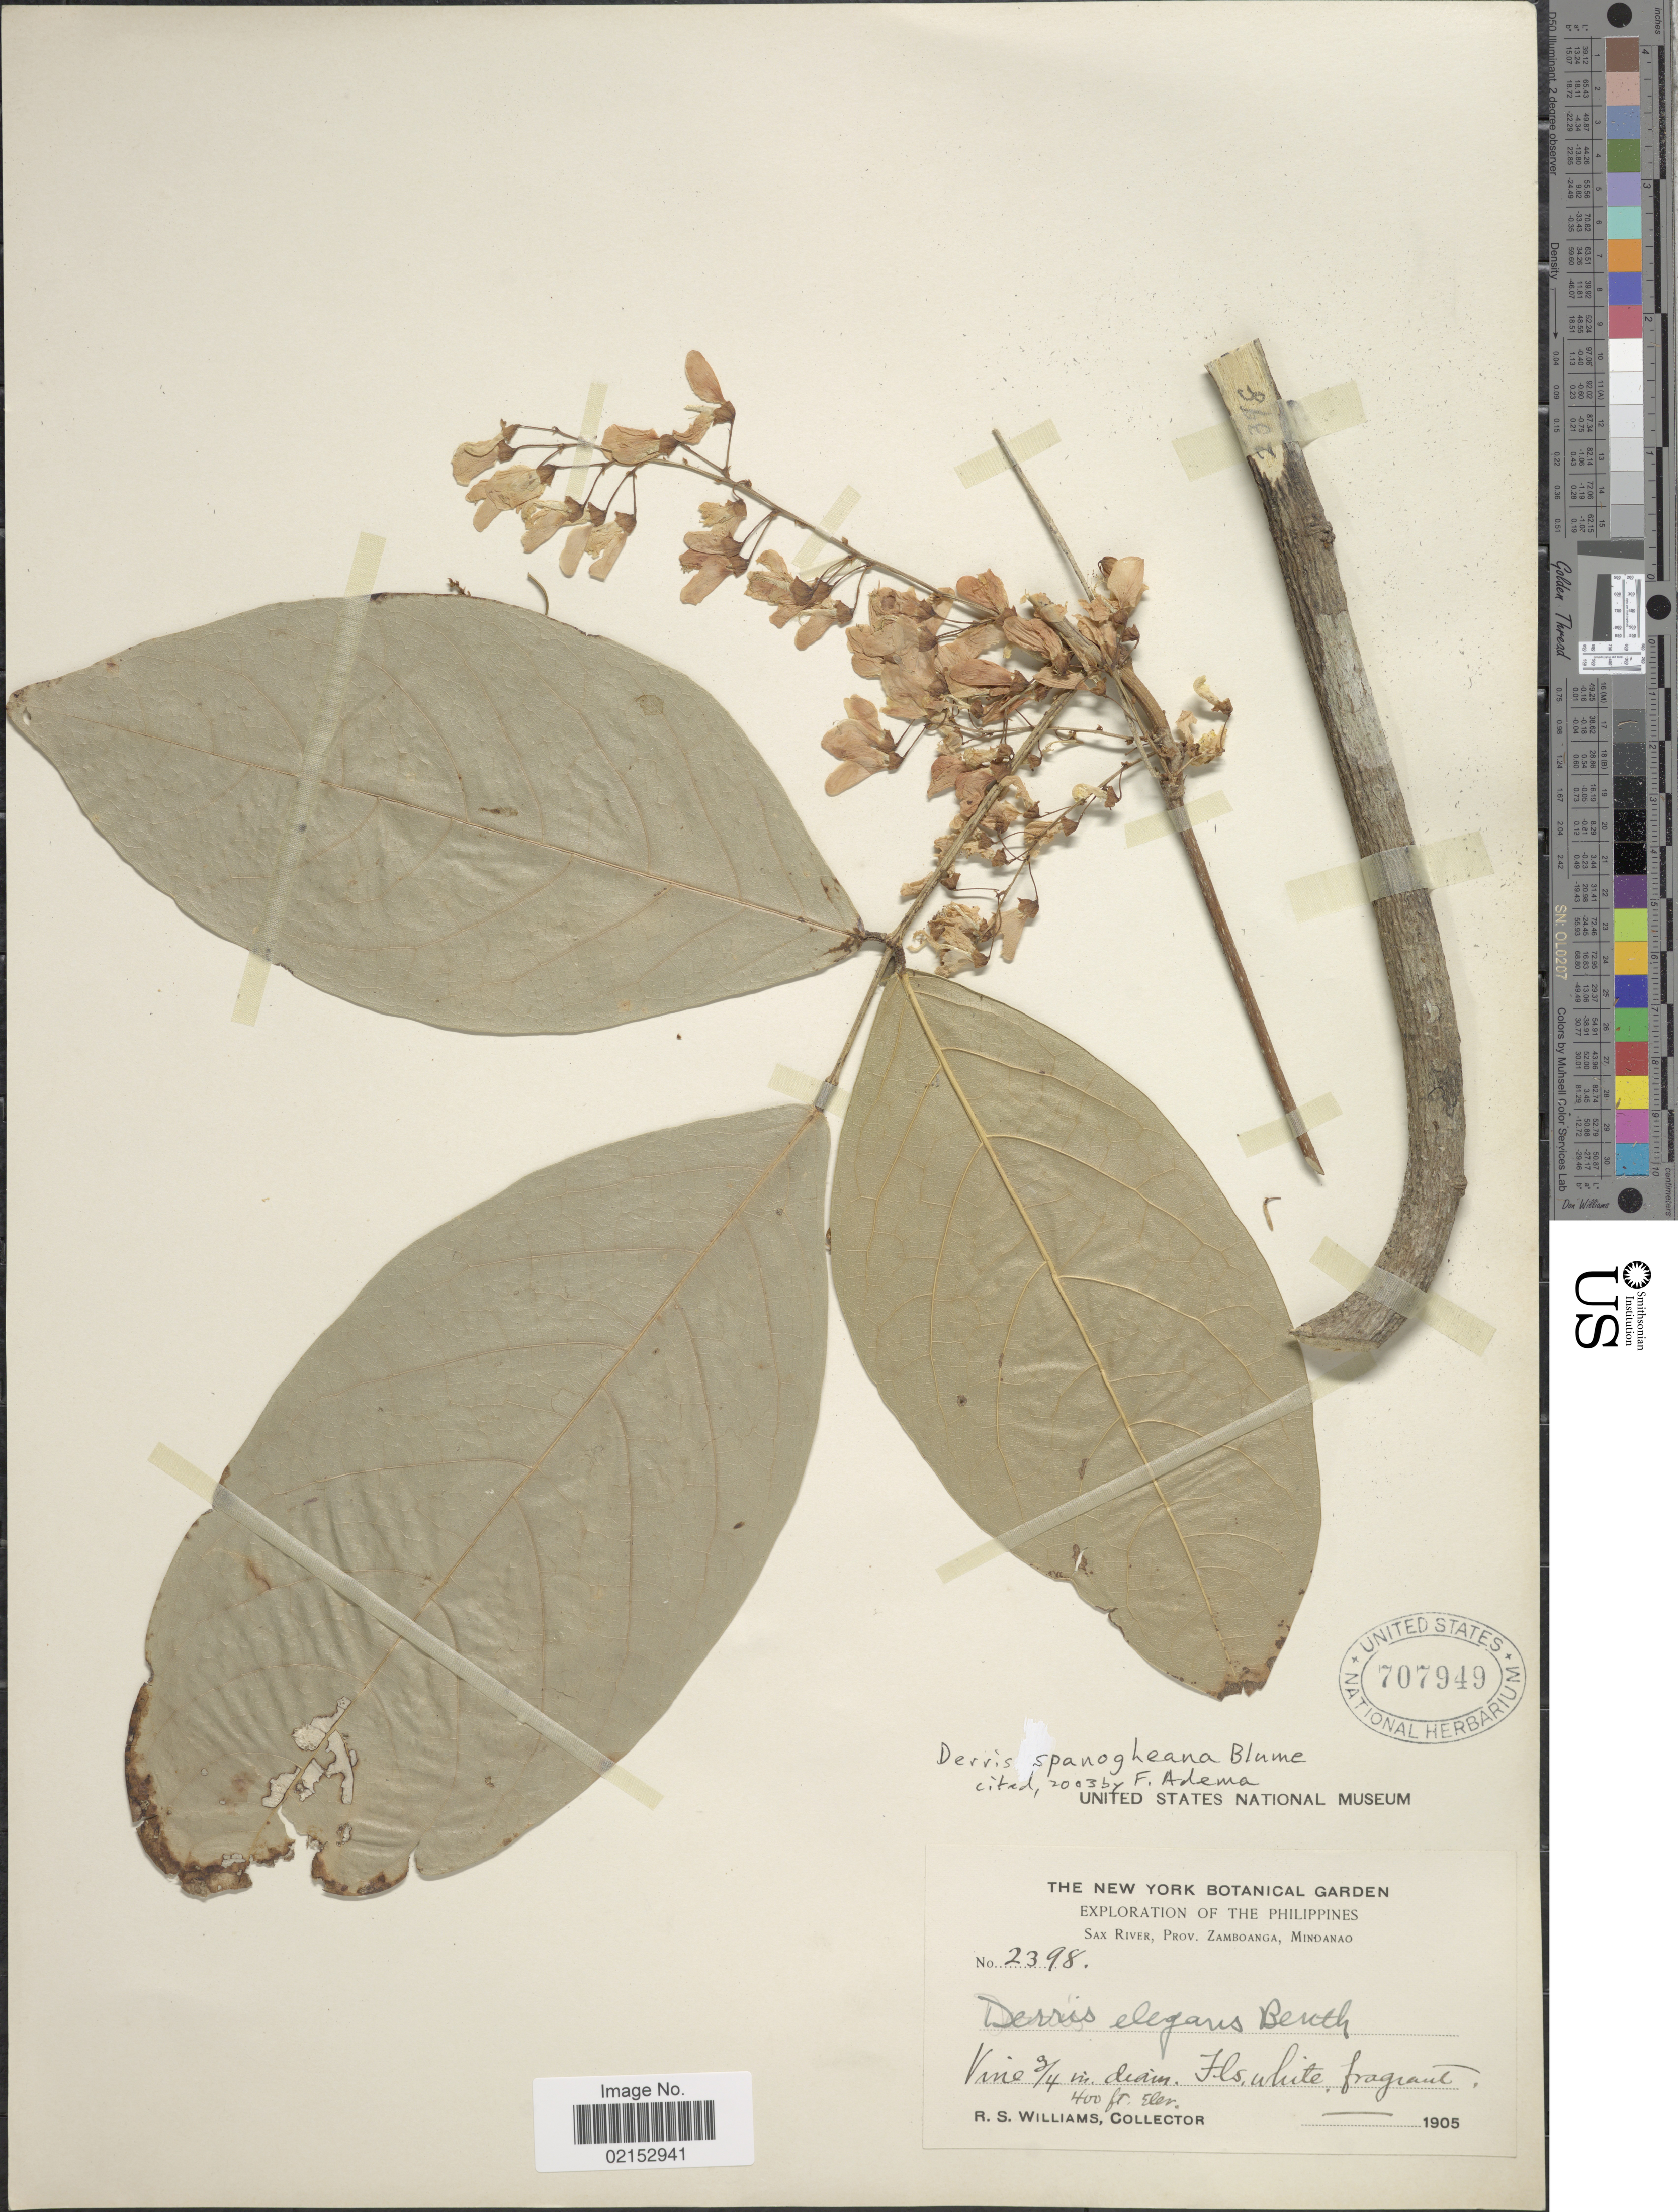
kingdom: Plantae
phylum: Tracheophyta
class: Magnoliopsida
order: Fabales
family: Fabaceae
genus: Derris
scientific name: Derris spanogheana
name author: Blume ex Miq.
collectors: R. S. Williams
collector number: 2398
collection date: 1905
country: Philippines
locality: Sax River, prov. Zamboanga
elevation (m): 122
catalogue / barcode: US 707949